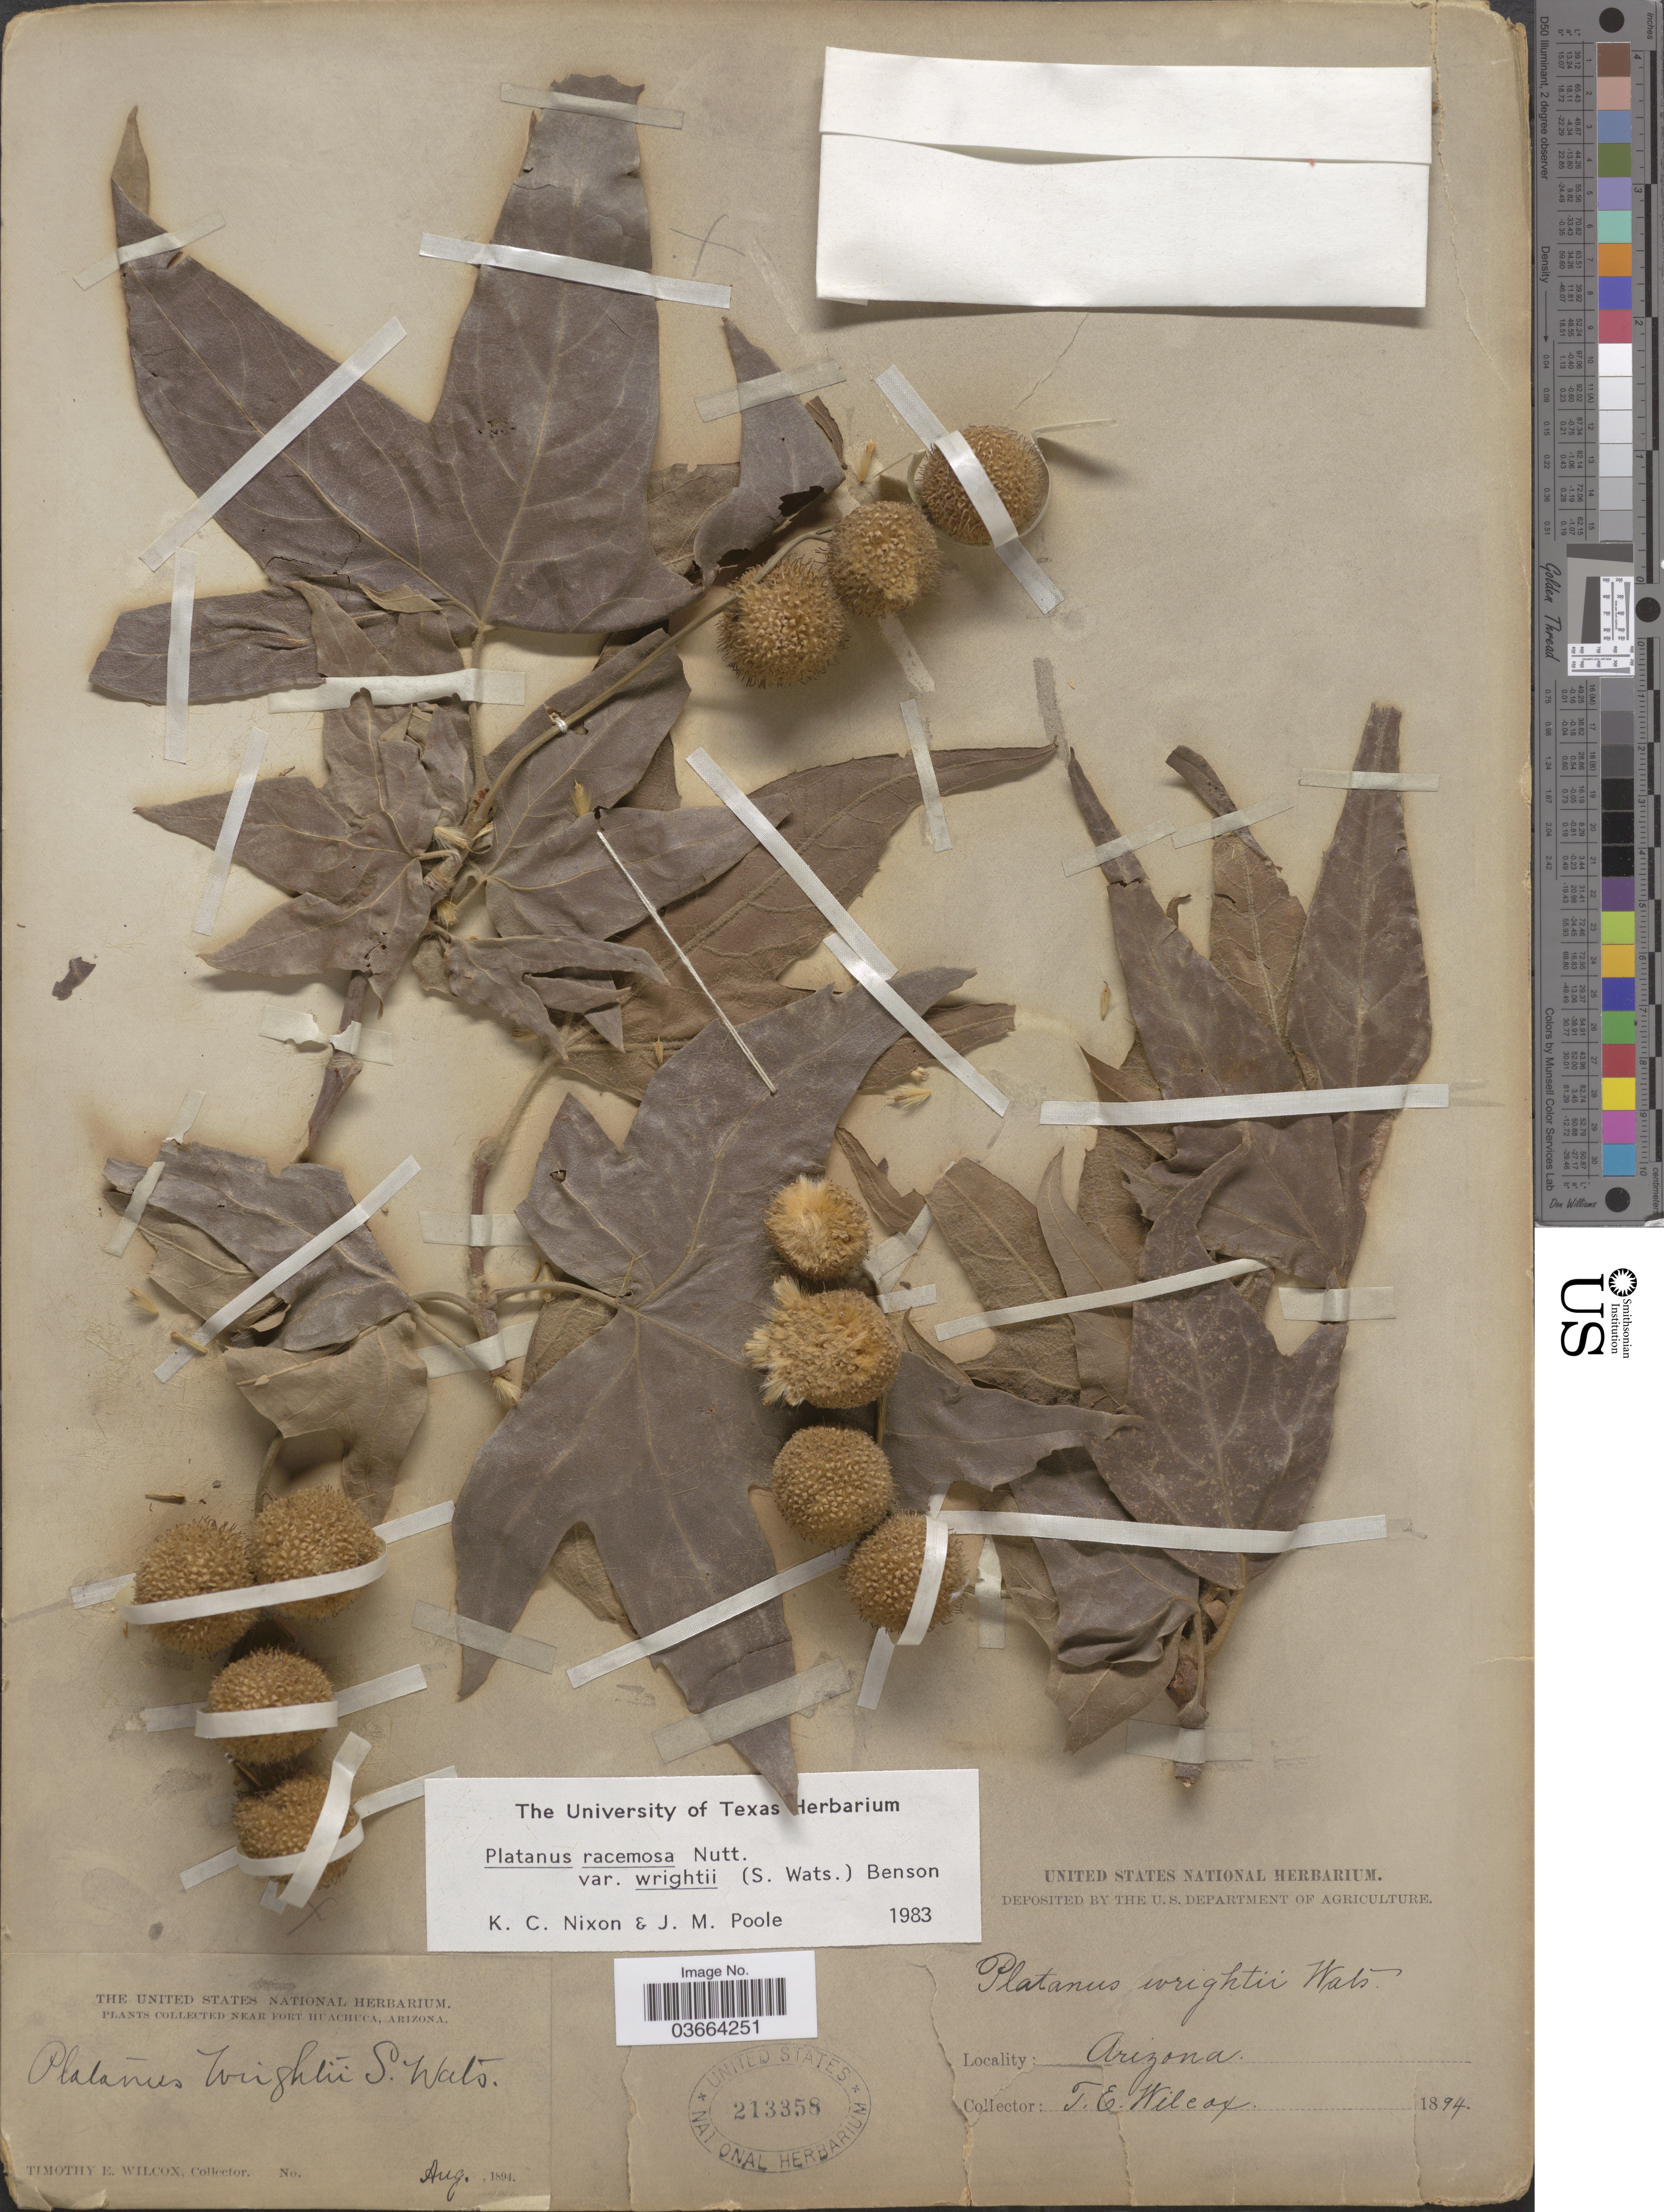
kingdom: Plantae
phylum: Tracheophyta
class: Magnoliopsida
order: Proteales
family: Platanaceae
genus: Platanus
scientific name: Platanus racemosa var. wrightii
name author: (S. Watson) L.D. Benson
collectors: T. E. Wilcox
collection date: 1894-08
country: United States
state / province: Arizona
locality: Near Fort Huachuca.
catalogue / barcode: US 213358